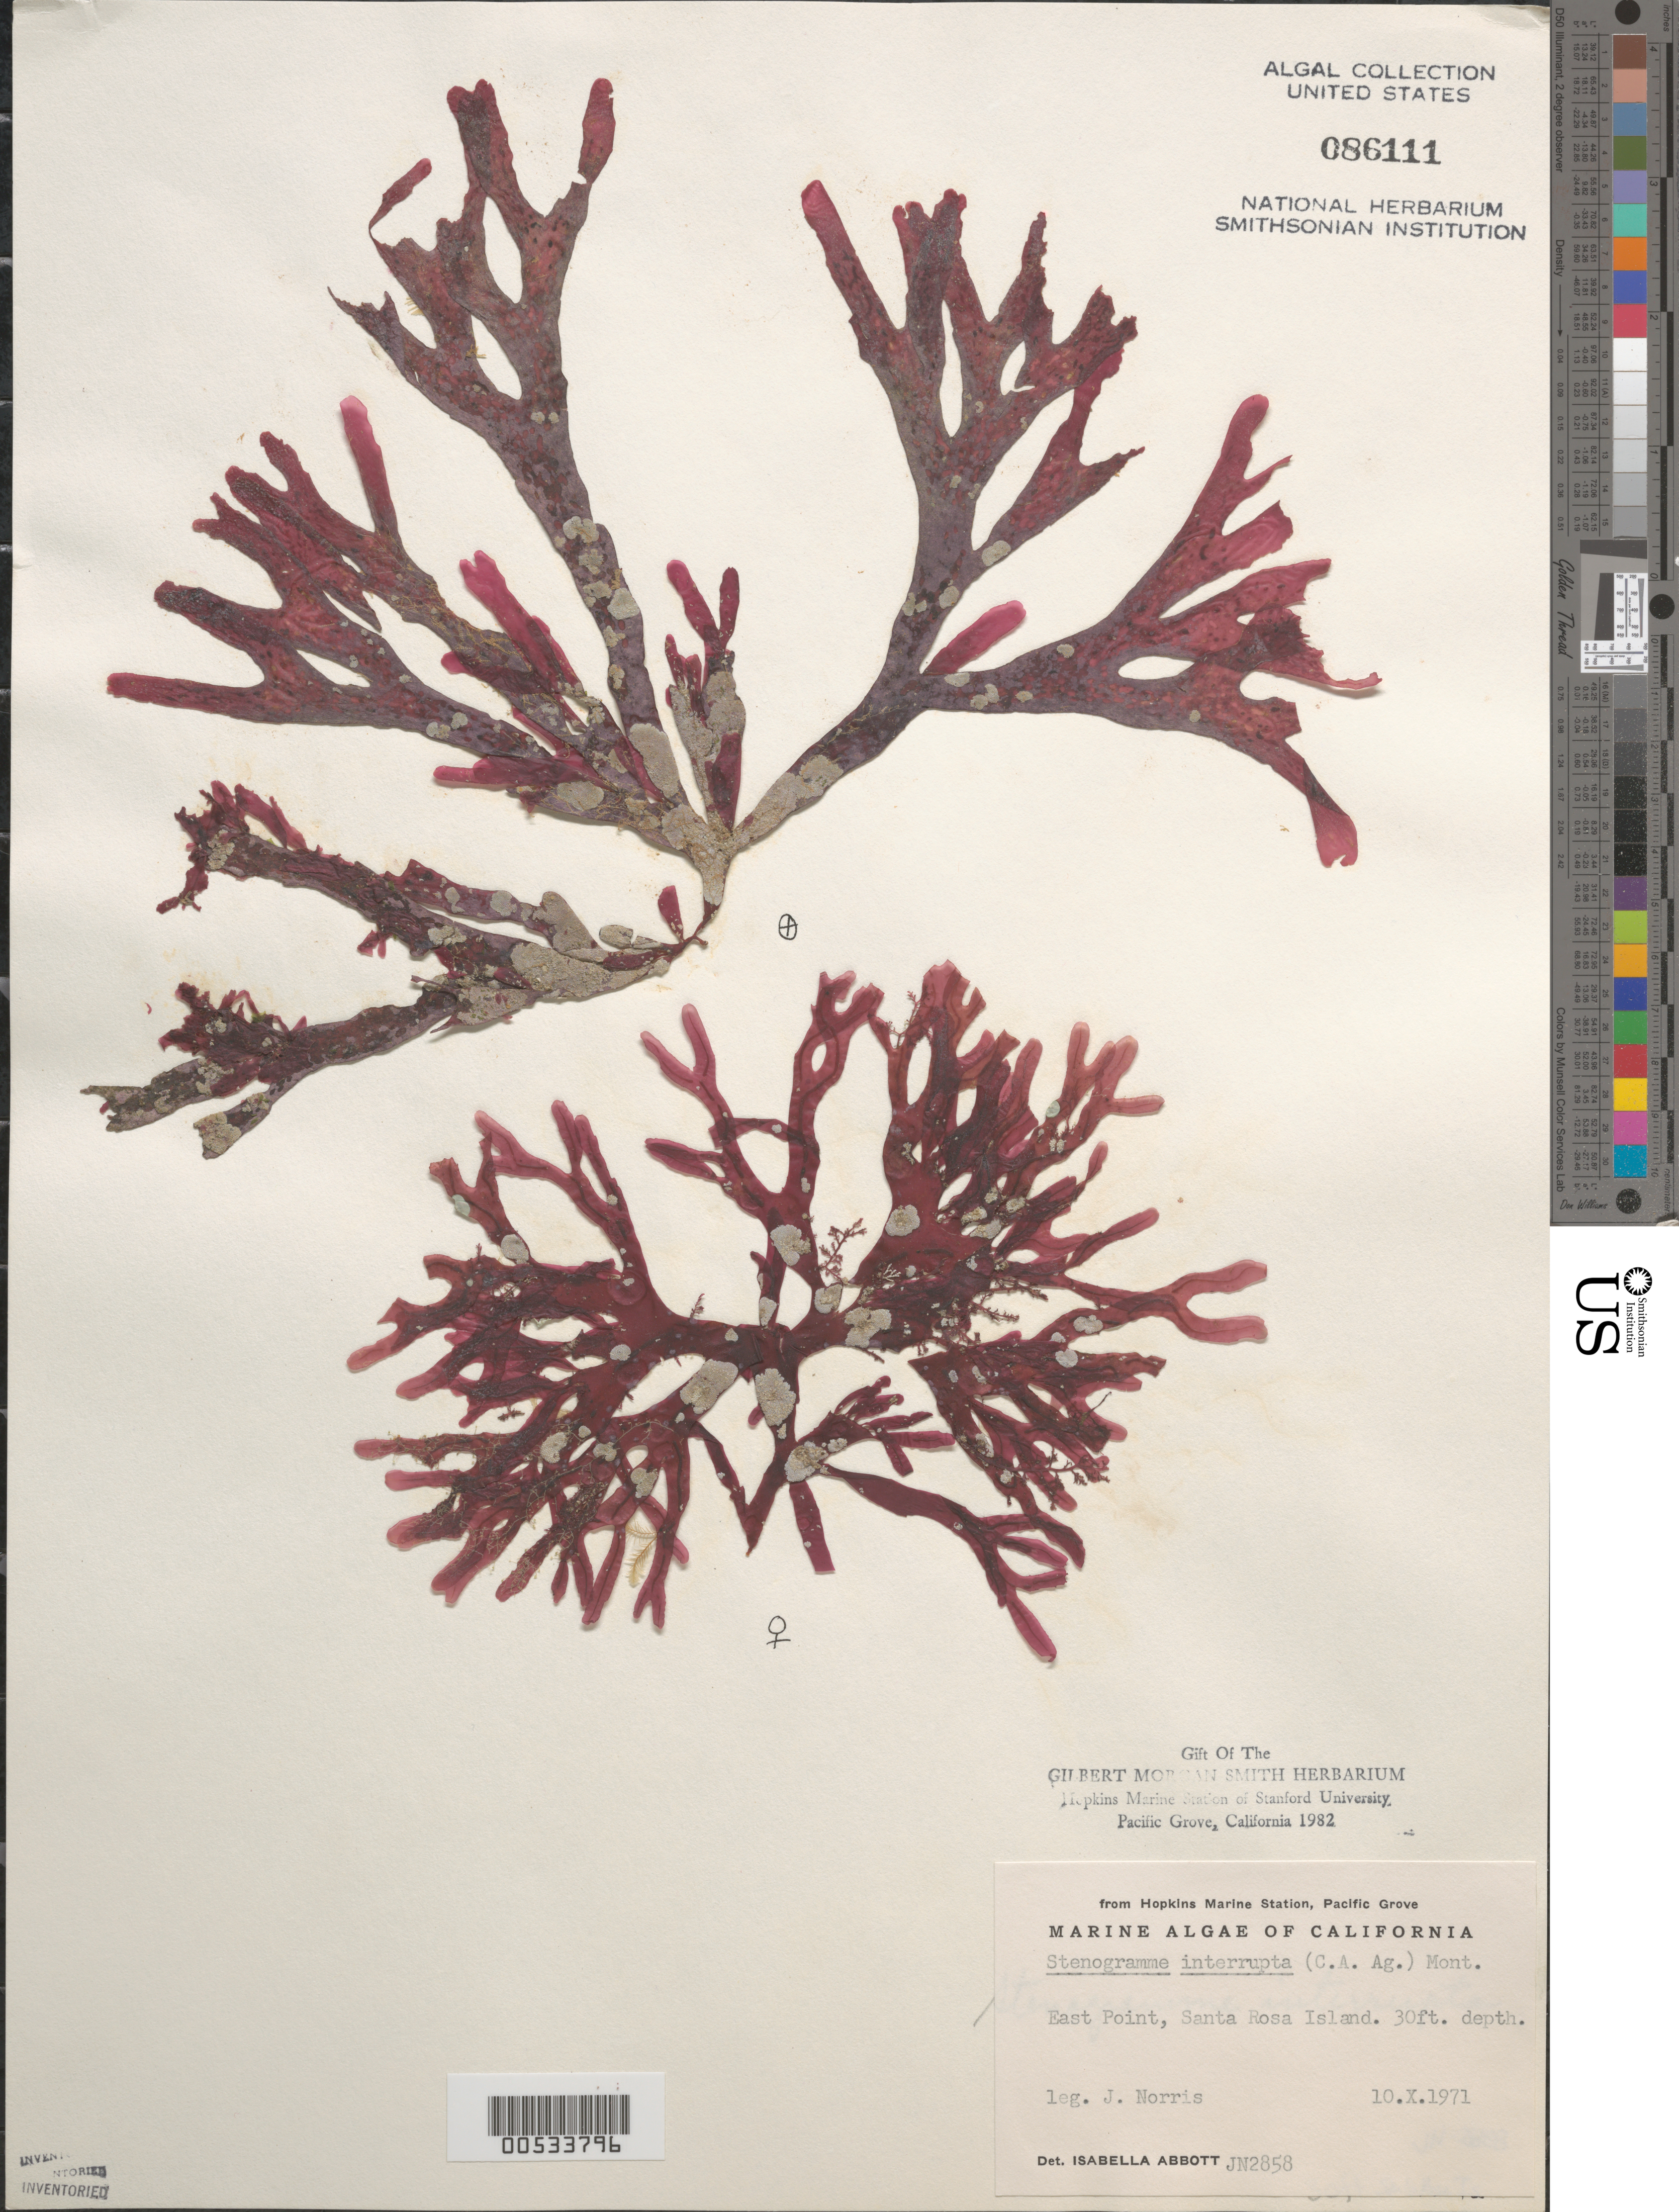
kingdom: Plantae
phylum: Rhodophyta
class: Florideophyceae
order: Gigartinales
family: Phyllophoraceae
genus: Stenogramma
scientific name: Stenogramma interruptum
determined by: Abbott, Isabella A.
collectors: J. N. Norris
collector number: JN-2858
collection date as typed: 10 Oct 1971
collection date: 1971-10-10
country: United States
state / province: California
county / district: Santa Barbara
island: Santa Rosa Island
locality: East Point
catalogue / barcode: US 86111